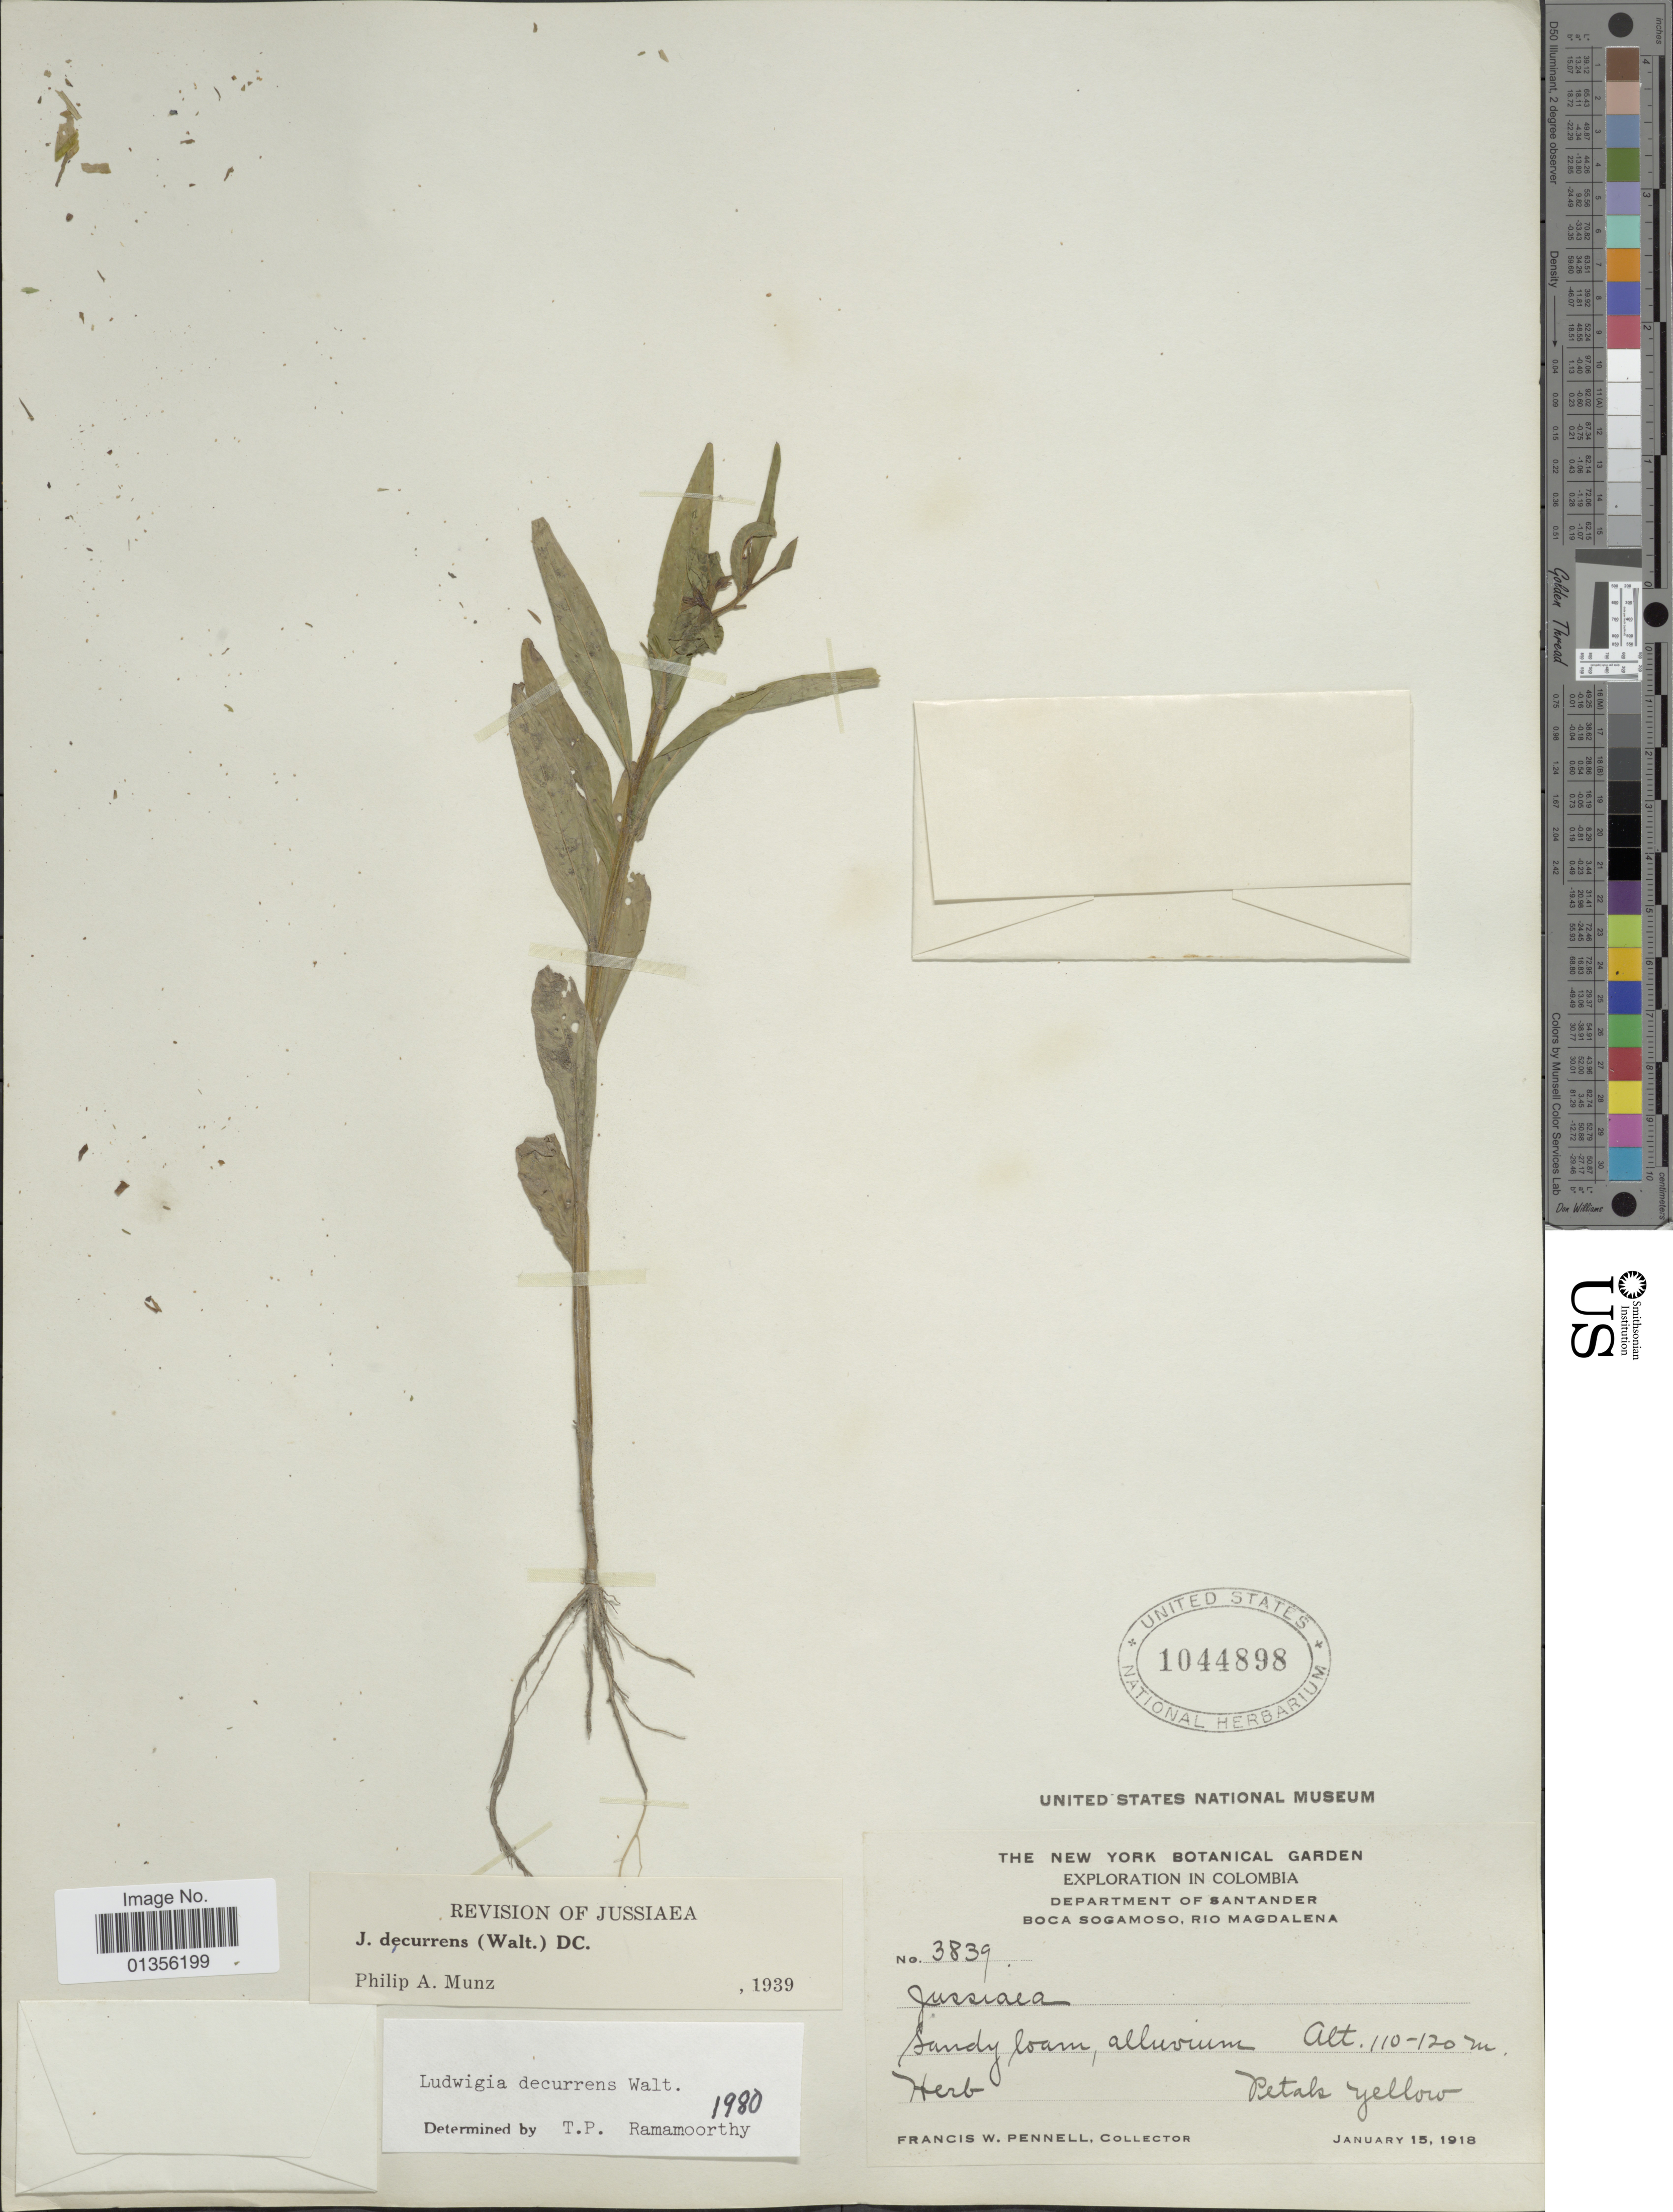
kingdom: Plantae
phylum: Tracheophyta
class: Magnoliopsida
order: Myrtales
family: Onagraceae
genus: Ludwigia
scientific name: Ludwigia decurrens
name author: Walter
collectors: F. W. Pennell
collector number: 3839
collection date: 1918-01-15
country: Colombia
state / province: Santander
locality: Bocca Sogamoso, Rio Magdalena.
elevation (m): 110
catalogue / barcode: US 1044898